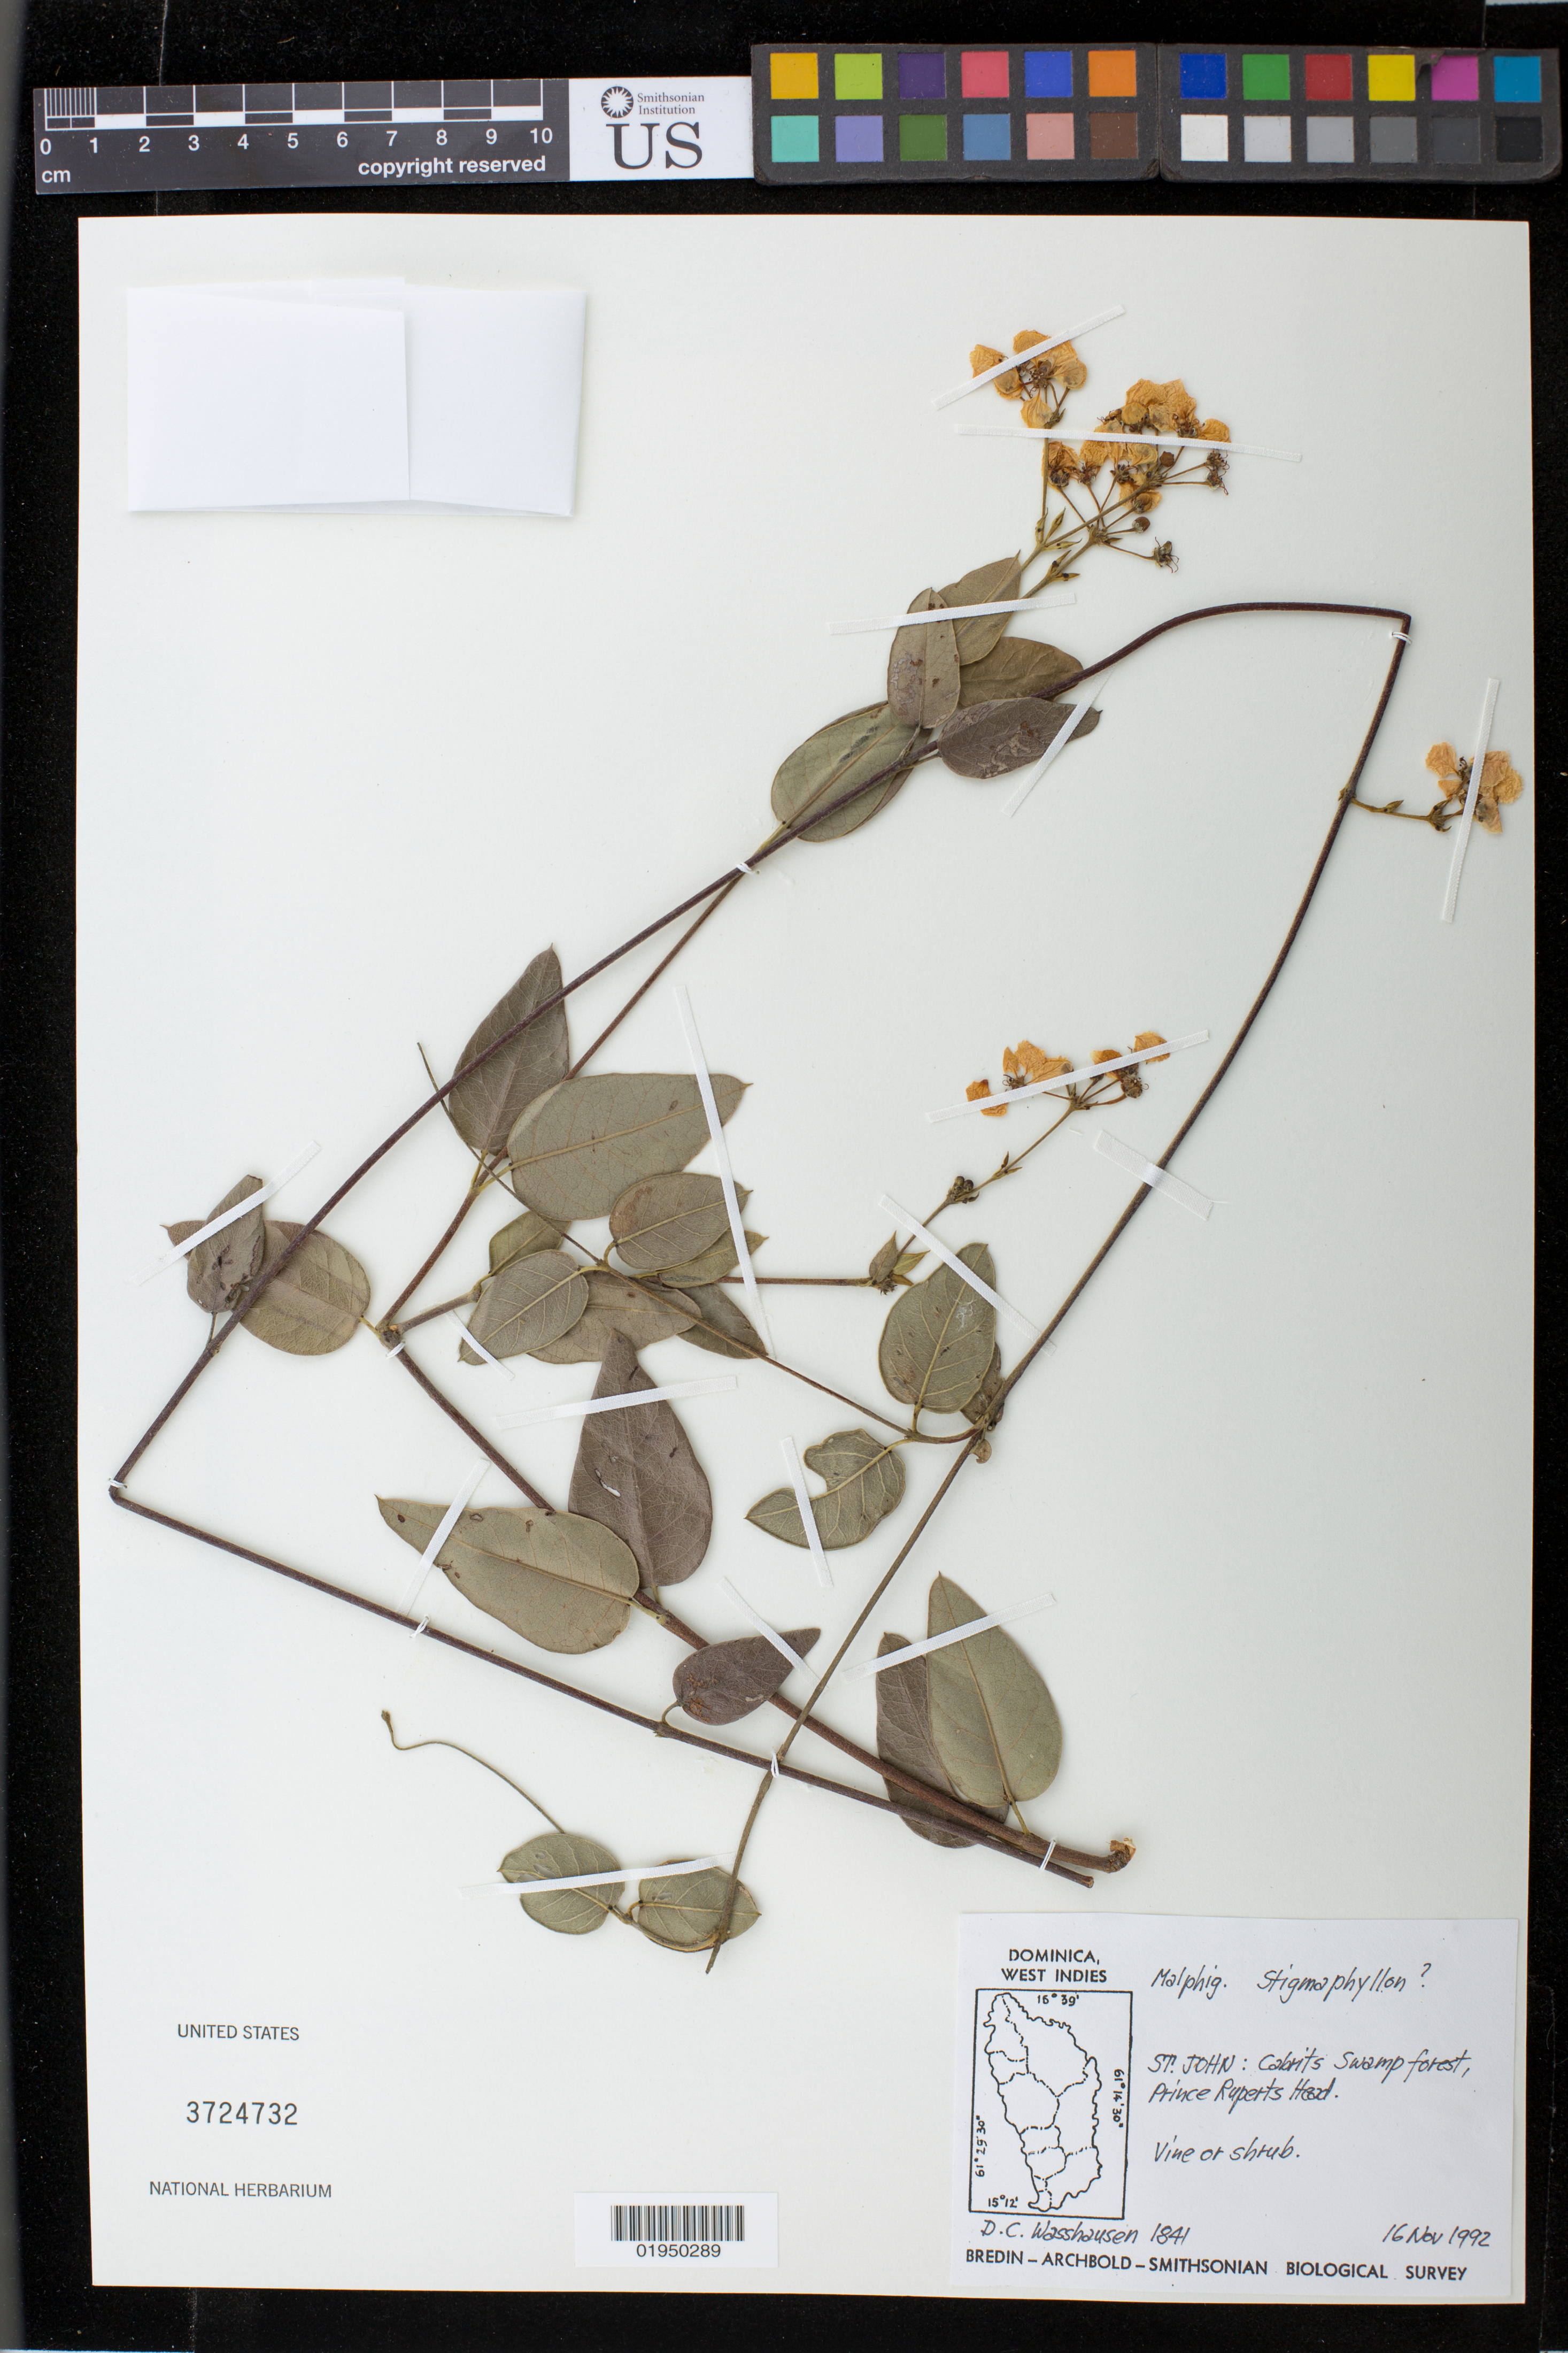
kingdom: Plantae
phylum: Tracheophyta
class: Magnoliopsida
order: Malpighiales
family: Malpighiaceae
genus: Stigmaphyllon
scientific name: Stigmaphyllon sp.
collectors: D. C. Wasshausen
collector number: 1841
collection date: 1992-11-16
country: Dominica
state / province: St. John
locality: Cabits Swamp Forest, Prince Ruperts Head.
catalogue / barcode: US 3724732